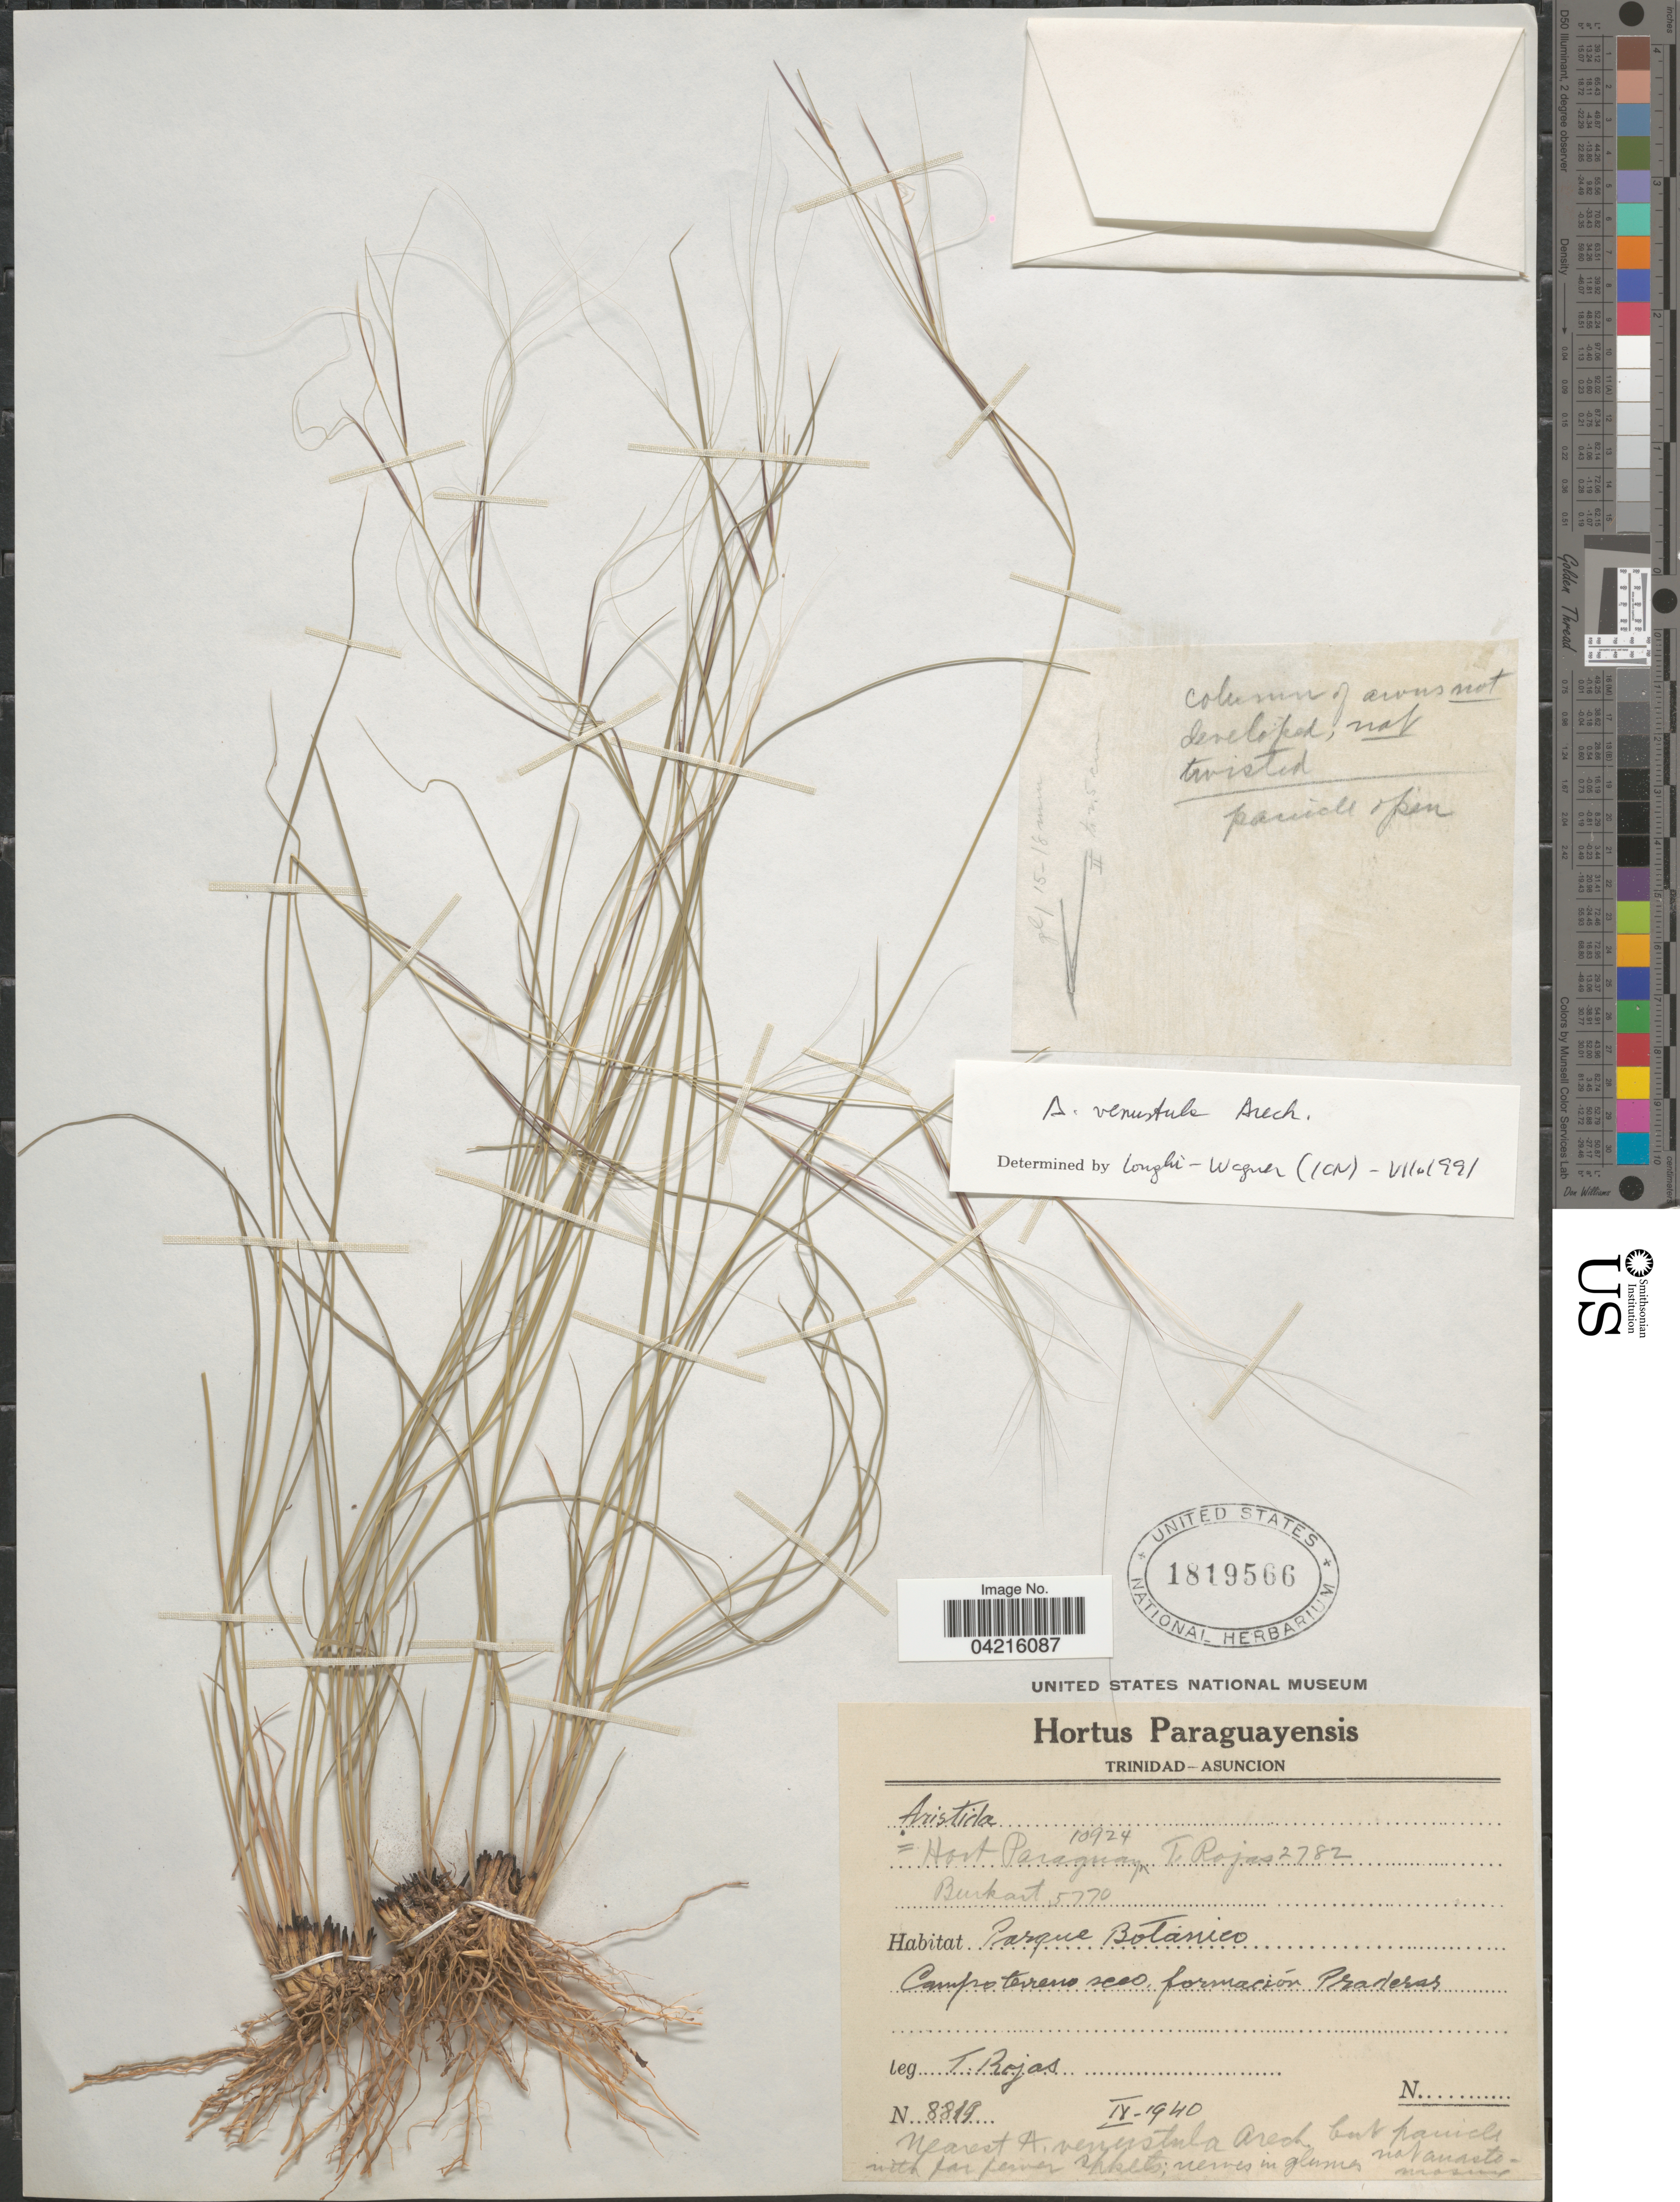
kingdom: Plantae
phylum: Tracheophyta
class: Liliopsida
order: Poales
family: Poaceae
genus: Aristida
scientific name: Aristida venustula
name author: Arechav.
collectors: T. Rojas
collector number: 8819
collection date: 1940-09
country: Paraguay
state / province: Asuncion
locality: Parque Botanico. Campo terreno seco formación Praderas.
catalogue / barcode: US 1819566